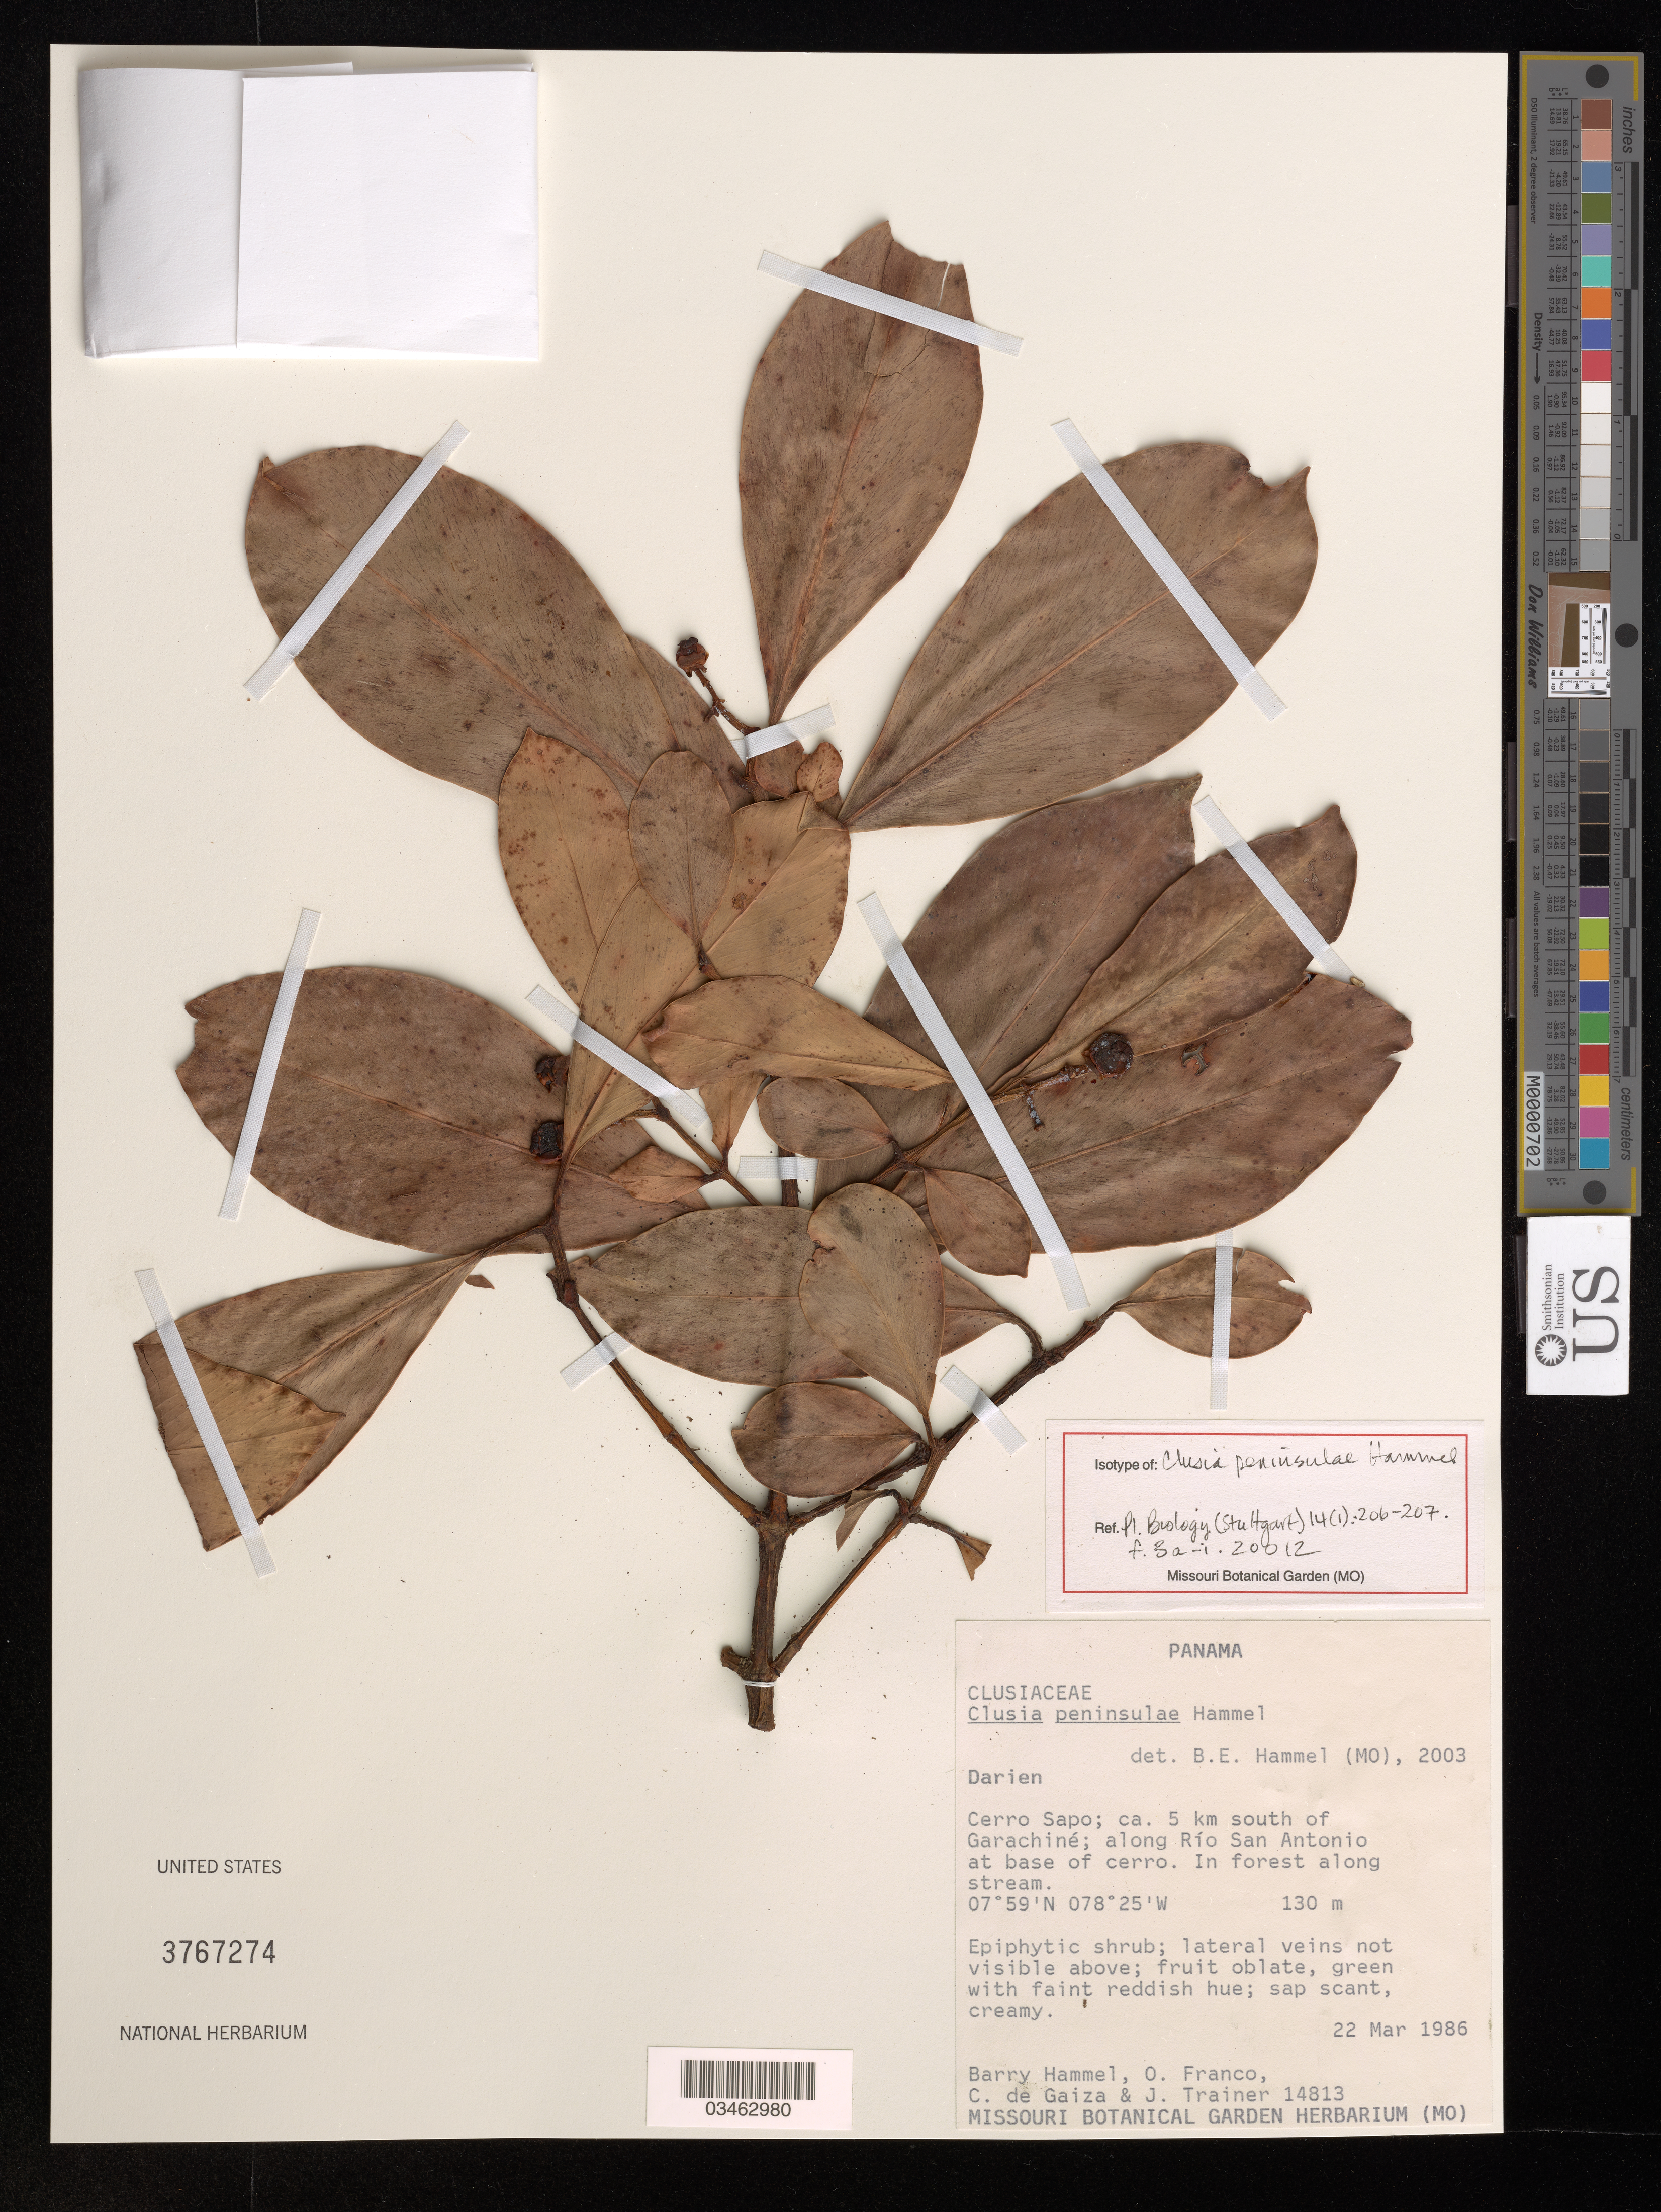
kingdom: Plantae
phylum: Tracheophyta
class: Magnoliopsida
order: Malpighiales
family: Clusiaceae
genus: Clusia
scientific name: Clusia peninsulae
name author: Hammel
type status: Isotype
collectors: B. Hammel, O. Franco, C. De Gaiza & J. Trainer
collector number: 14813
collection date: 1986-03-22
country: Panama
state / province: Darien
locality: Cerro Sapo; ca. 5 km south of Garachiné; along Rio Antonio at base of cerro. In forest along stream.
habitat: forest along stream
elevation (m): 130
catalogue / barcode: US 3767274